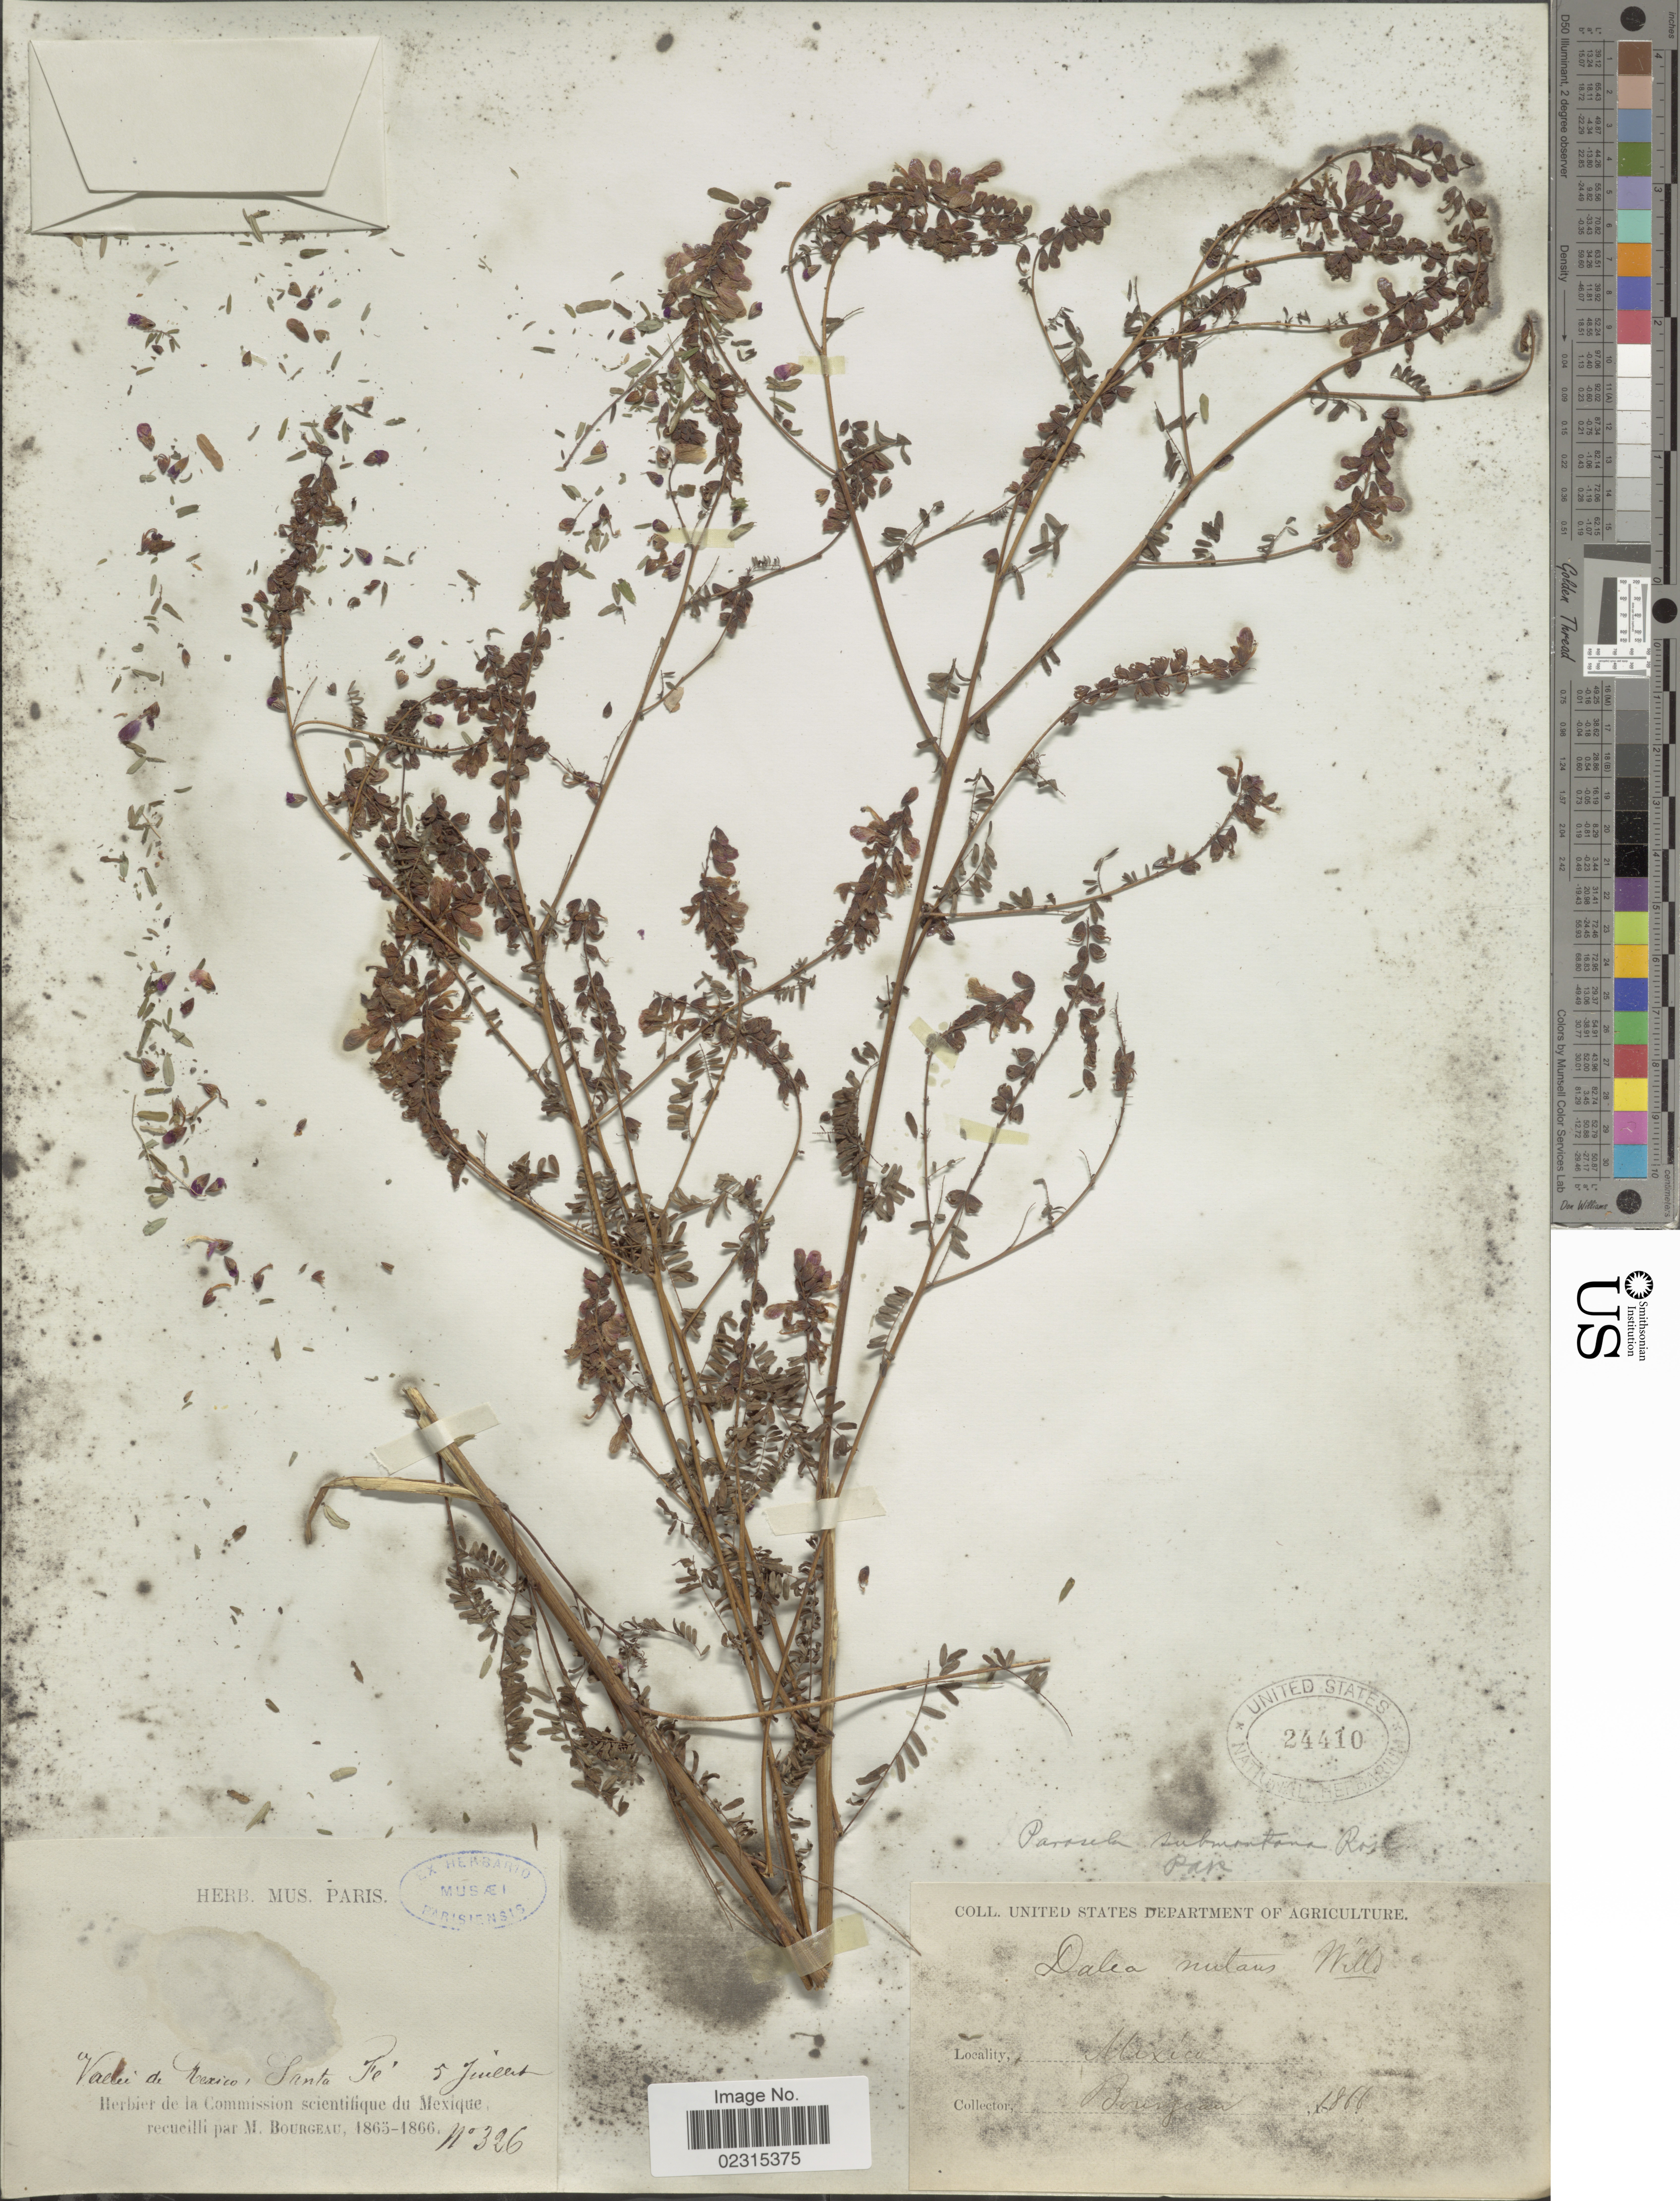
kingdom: Plantae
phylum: Tracheophyta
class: Magnoliopsida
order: Fabales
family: Fabaceae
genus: Marina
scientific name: Marina nutans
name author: (Cav.) Barneby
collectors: M. Bourgeau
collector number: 326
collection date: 1866-07-05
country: Mexico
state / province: México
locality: Vallee de Mexico, Santa Fe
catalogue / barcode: US 24410